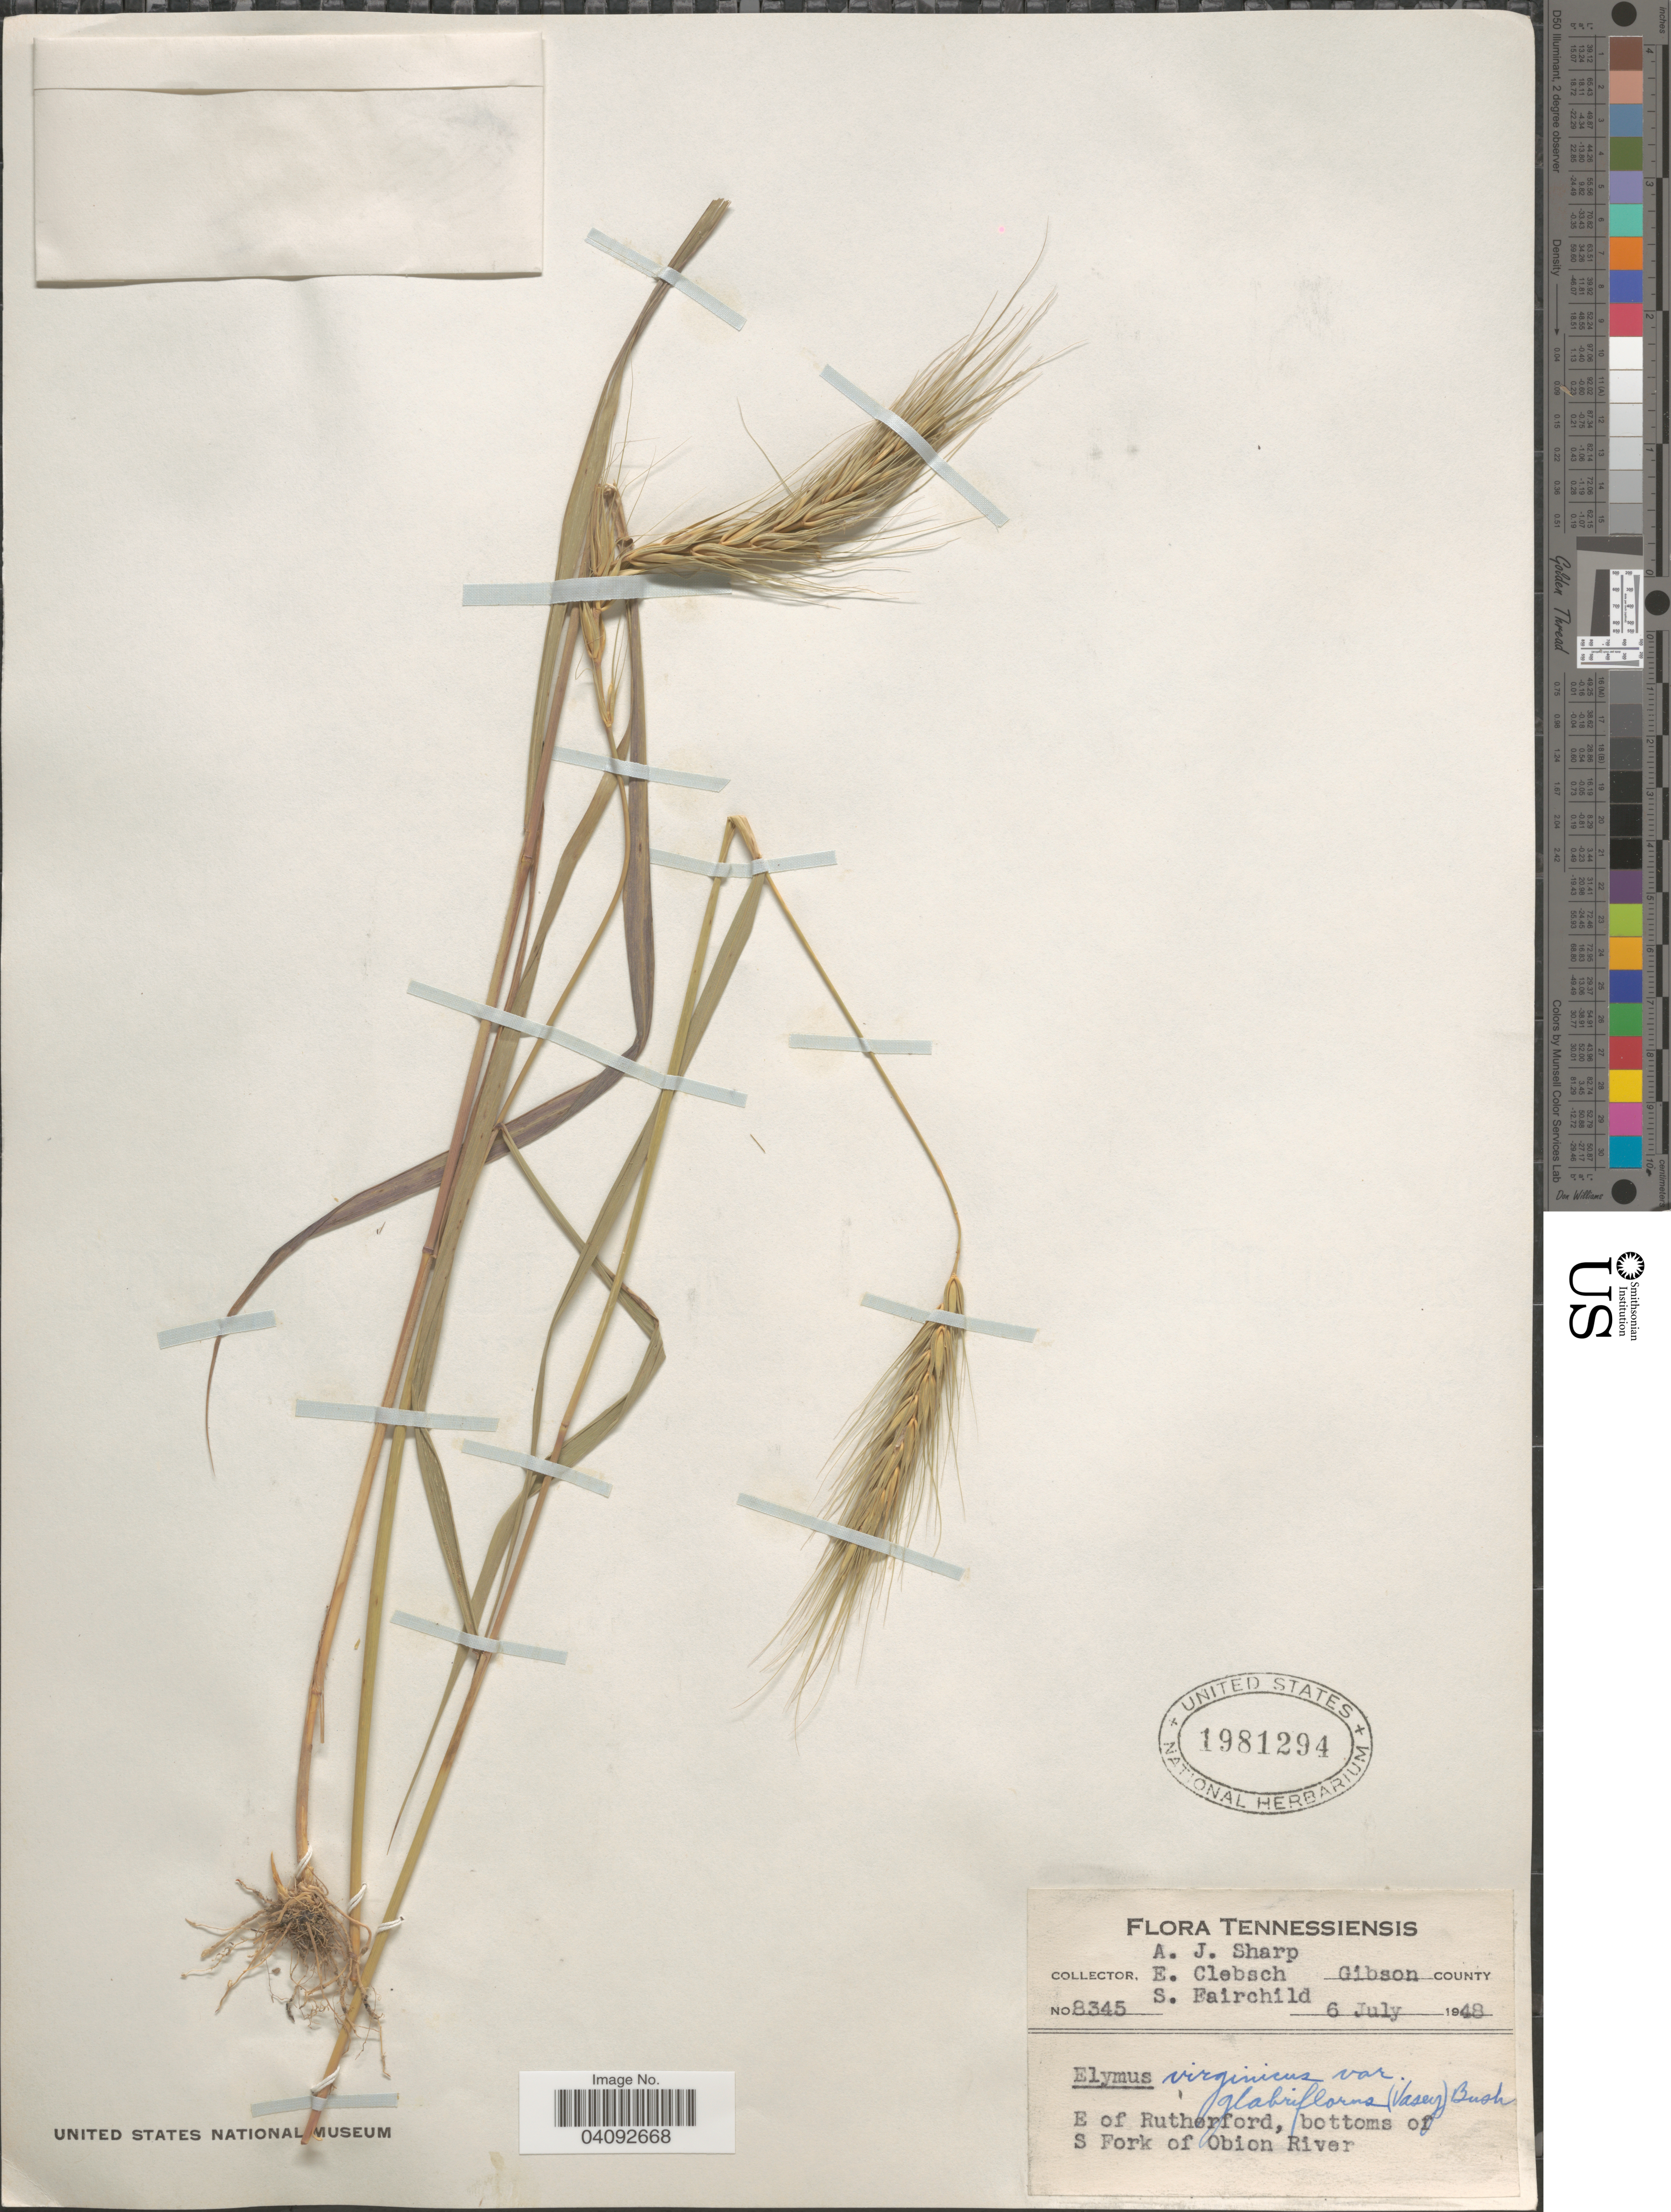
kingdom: Plantae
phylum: Tracheophyta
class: Liliopsida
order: Poales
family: Poaceae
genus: Elymus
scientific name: Elymus glabriflorus var. glabriflorus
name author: (Vasey ex L.H. Dewey) Scribn. & C.R. Ball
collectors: A. J. Sharp, E. Clebsch & S. Fairchild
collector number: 8345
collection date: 1948-07-06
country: United States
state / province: Tennessee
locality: Gibson County. E of Rutherford, bottoms of S Fork of Obion River.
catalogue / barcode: US 1981294